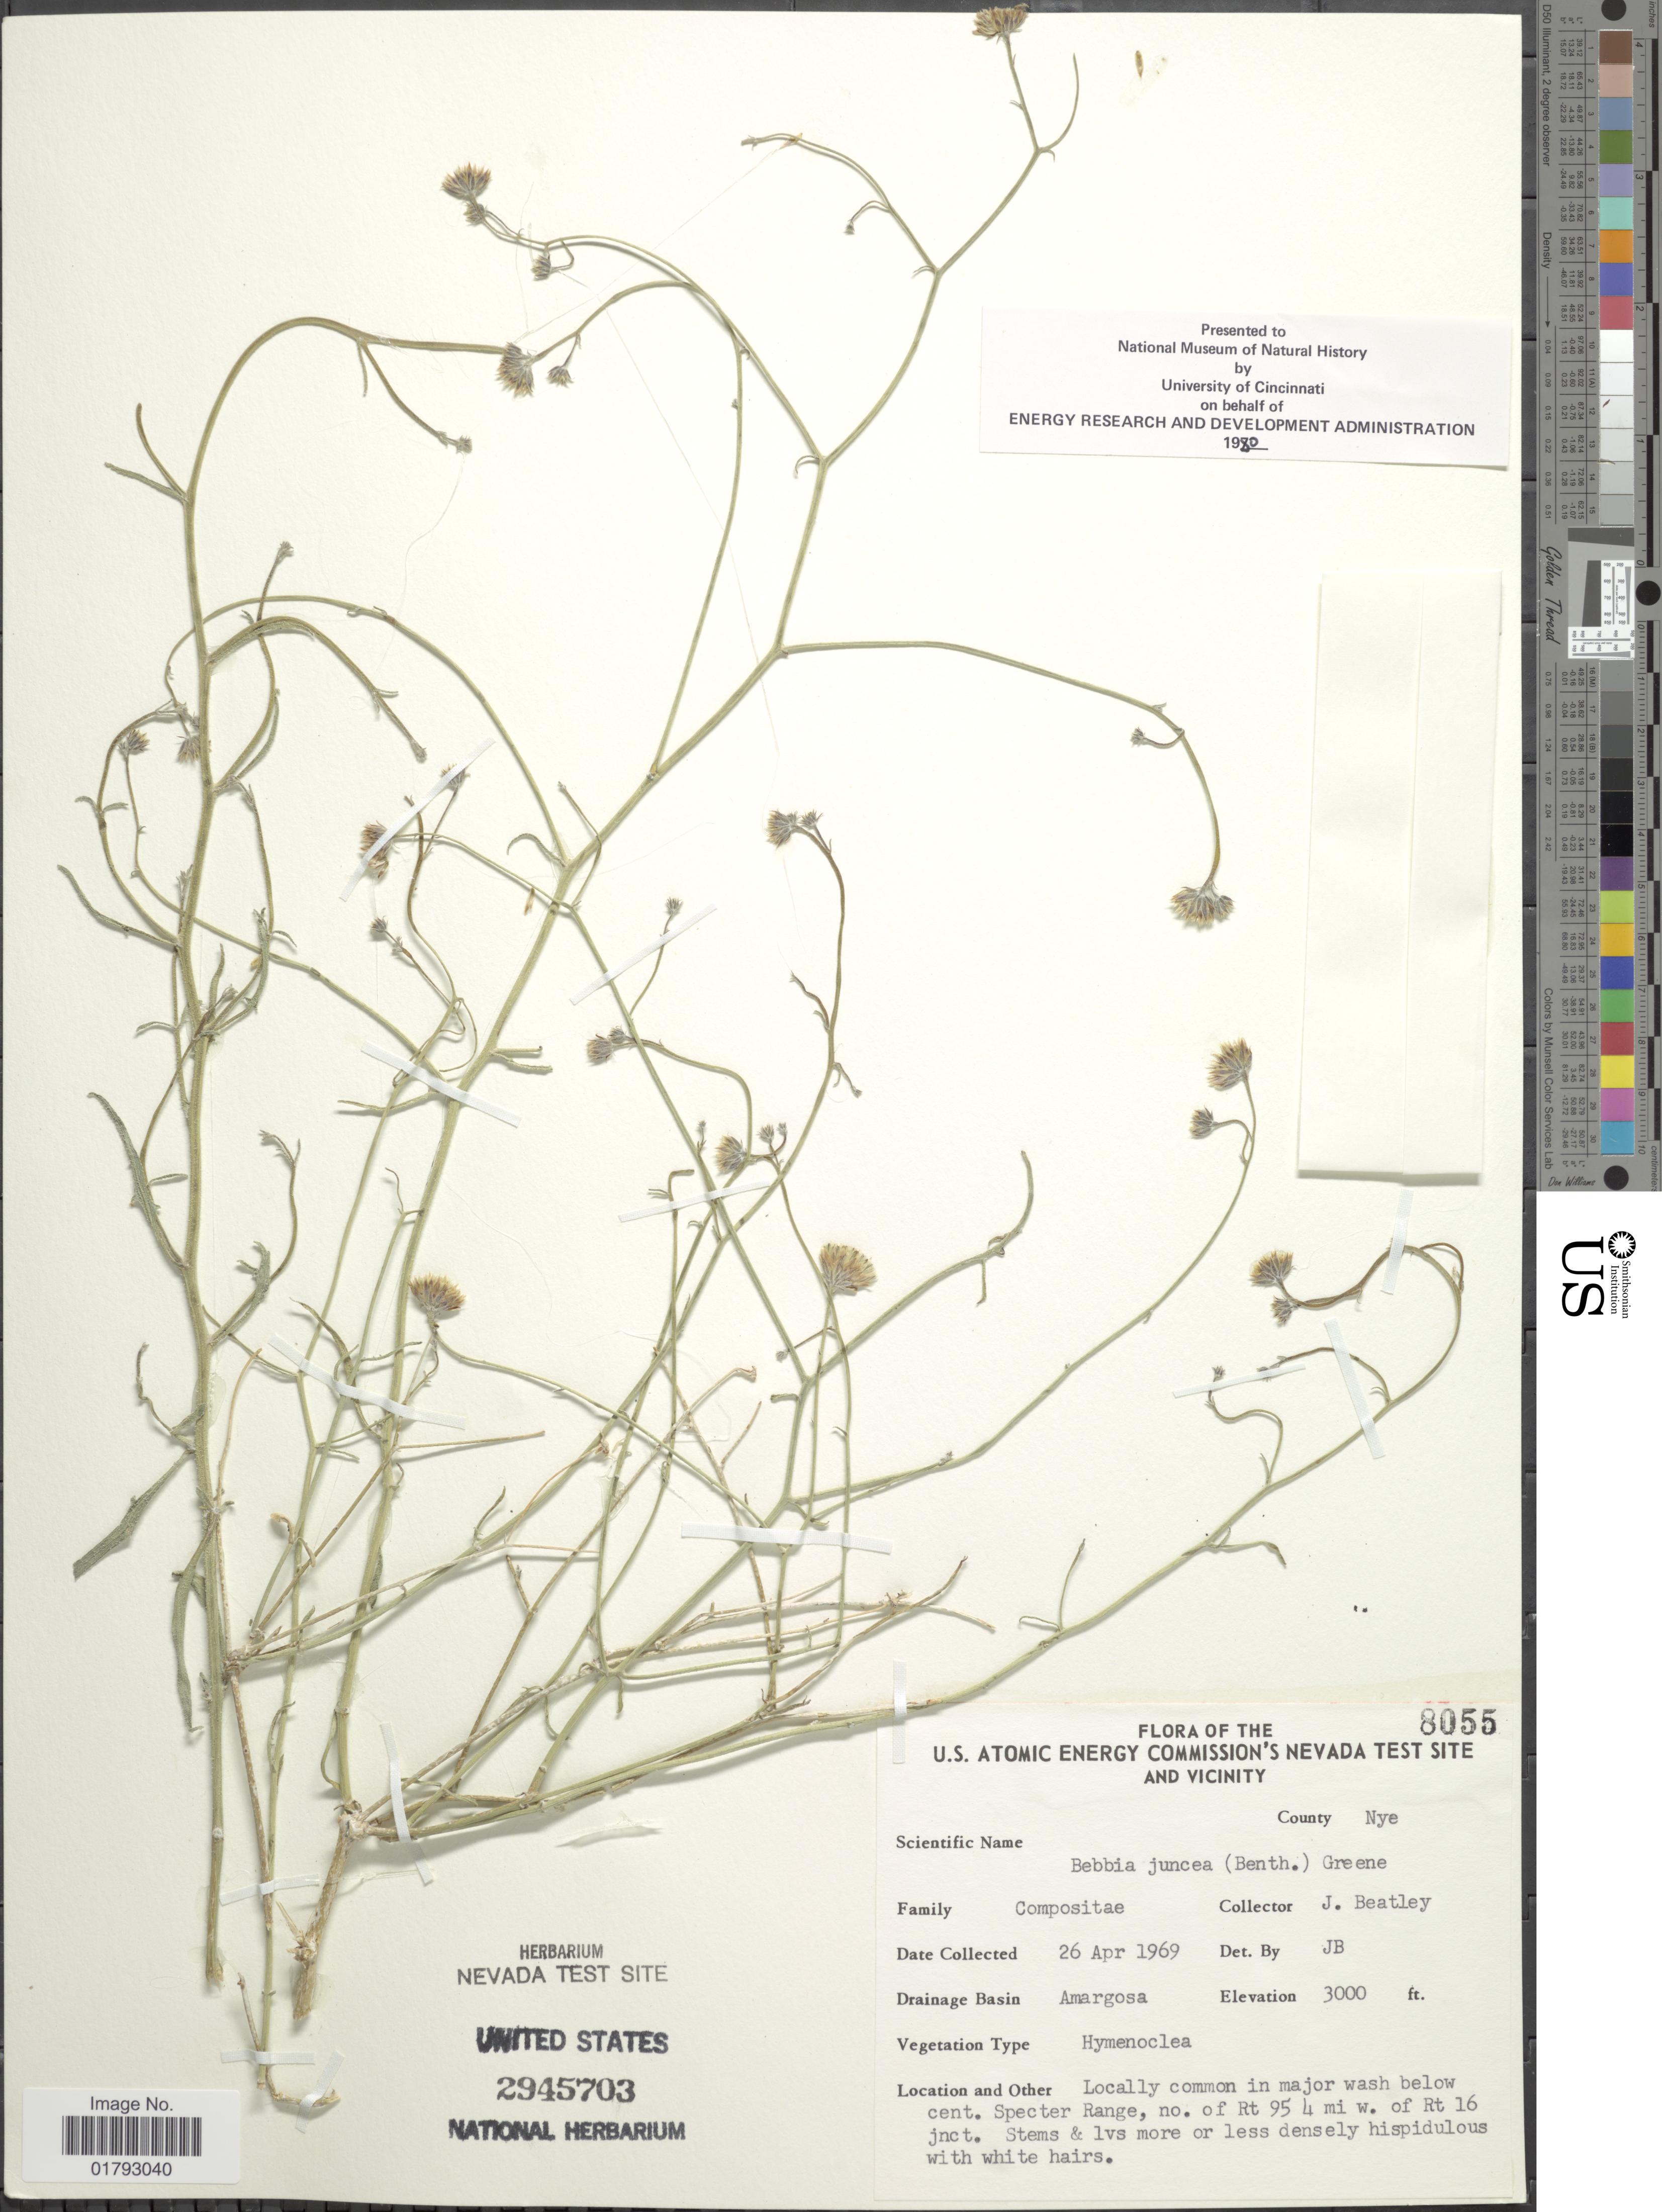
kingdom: Plantae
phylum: Tracheophyta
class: Magnoliopsida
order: Asterales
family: Asteraceae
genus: Bebbia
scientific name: Bebbia juncea var. aspera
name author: Greene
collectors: J. C. Beatley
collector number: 8055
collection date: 1969-04-26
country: United States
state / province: Nevada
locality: U.S.Atomic Energy Commission's Nevada Test site and vicinity. Drainage Basin Amargosa. Specter range, no. of Rt 95 4 mi w .of Rt. 16 jnct.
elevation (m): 914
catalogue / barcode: US 2945703